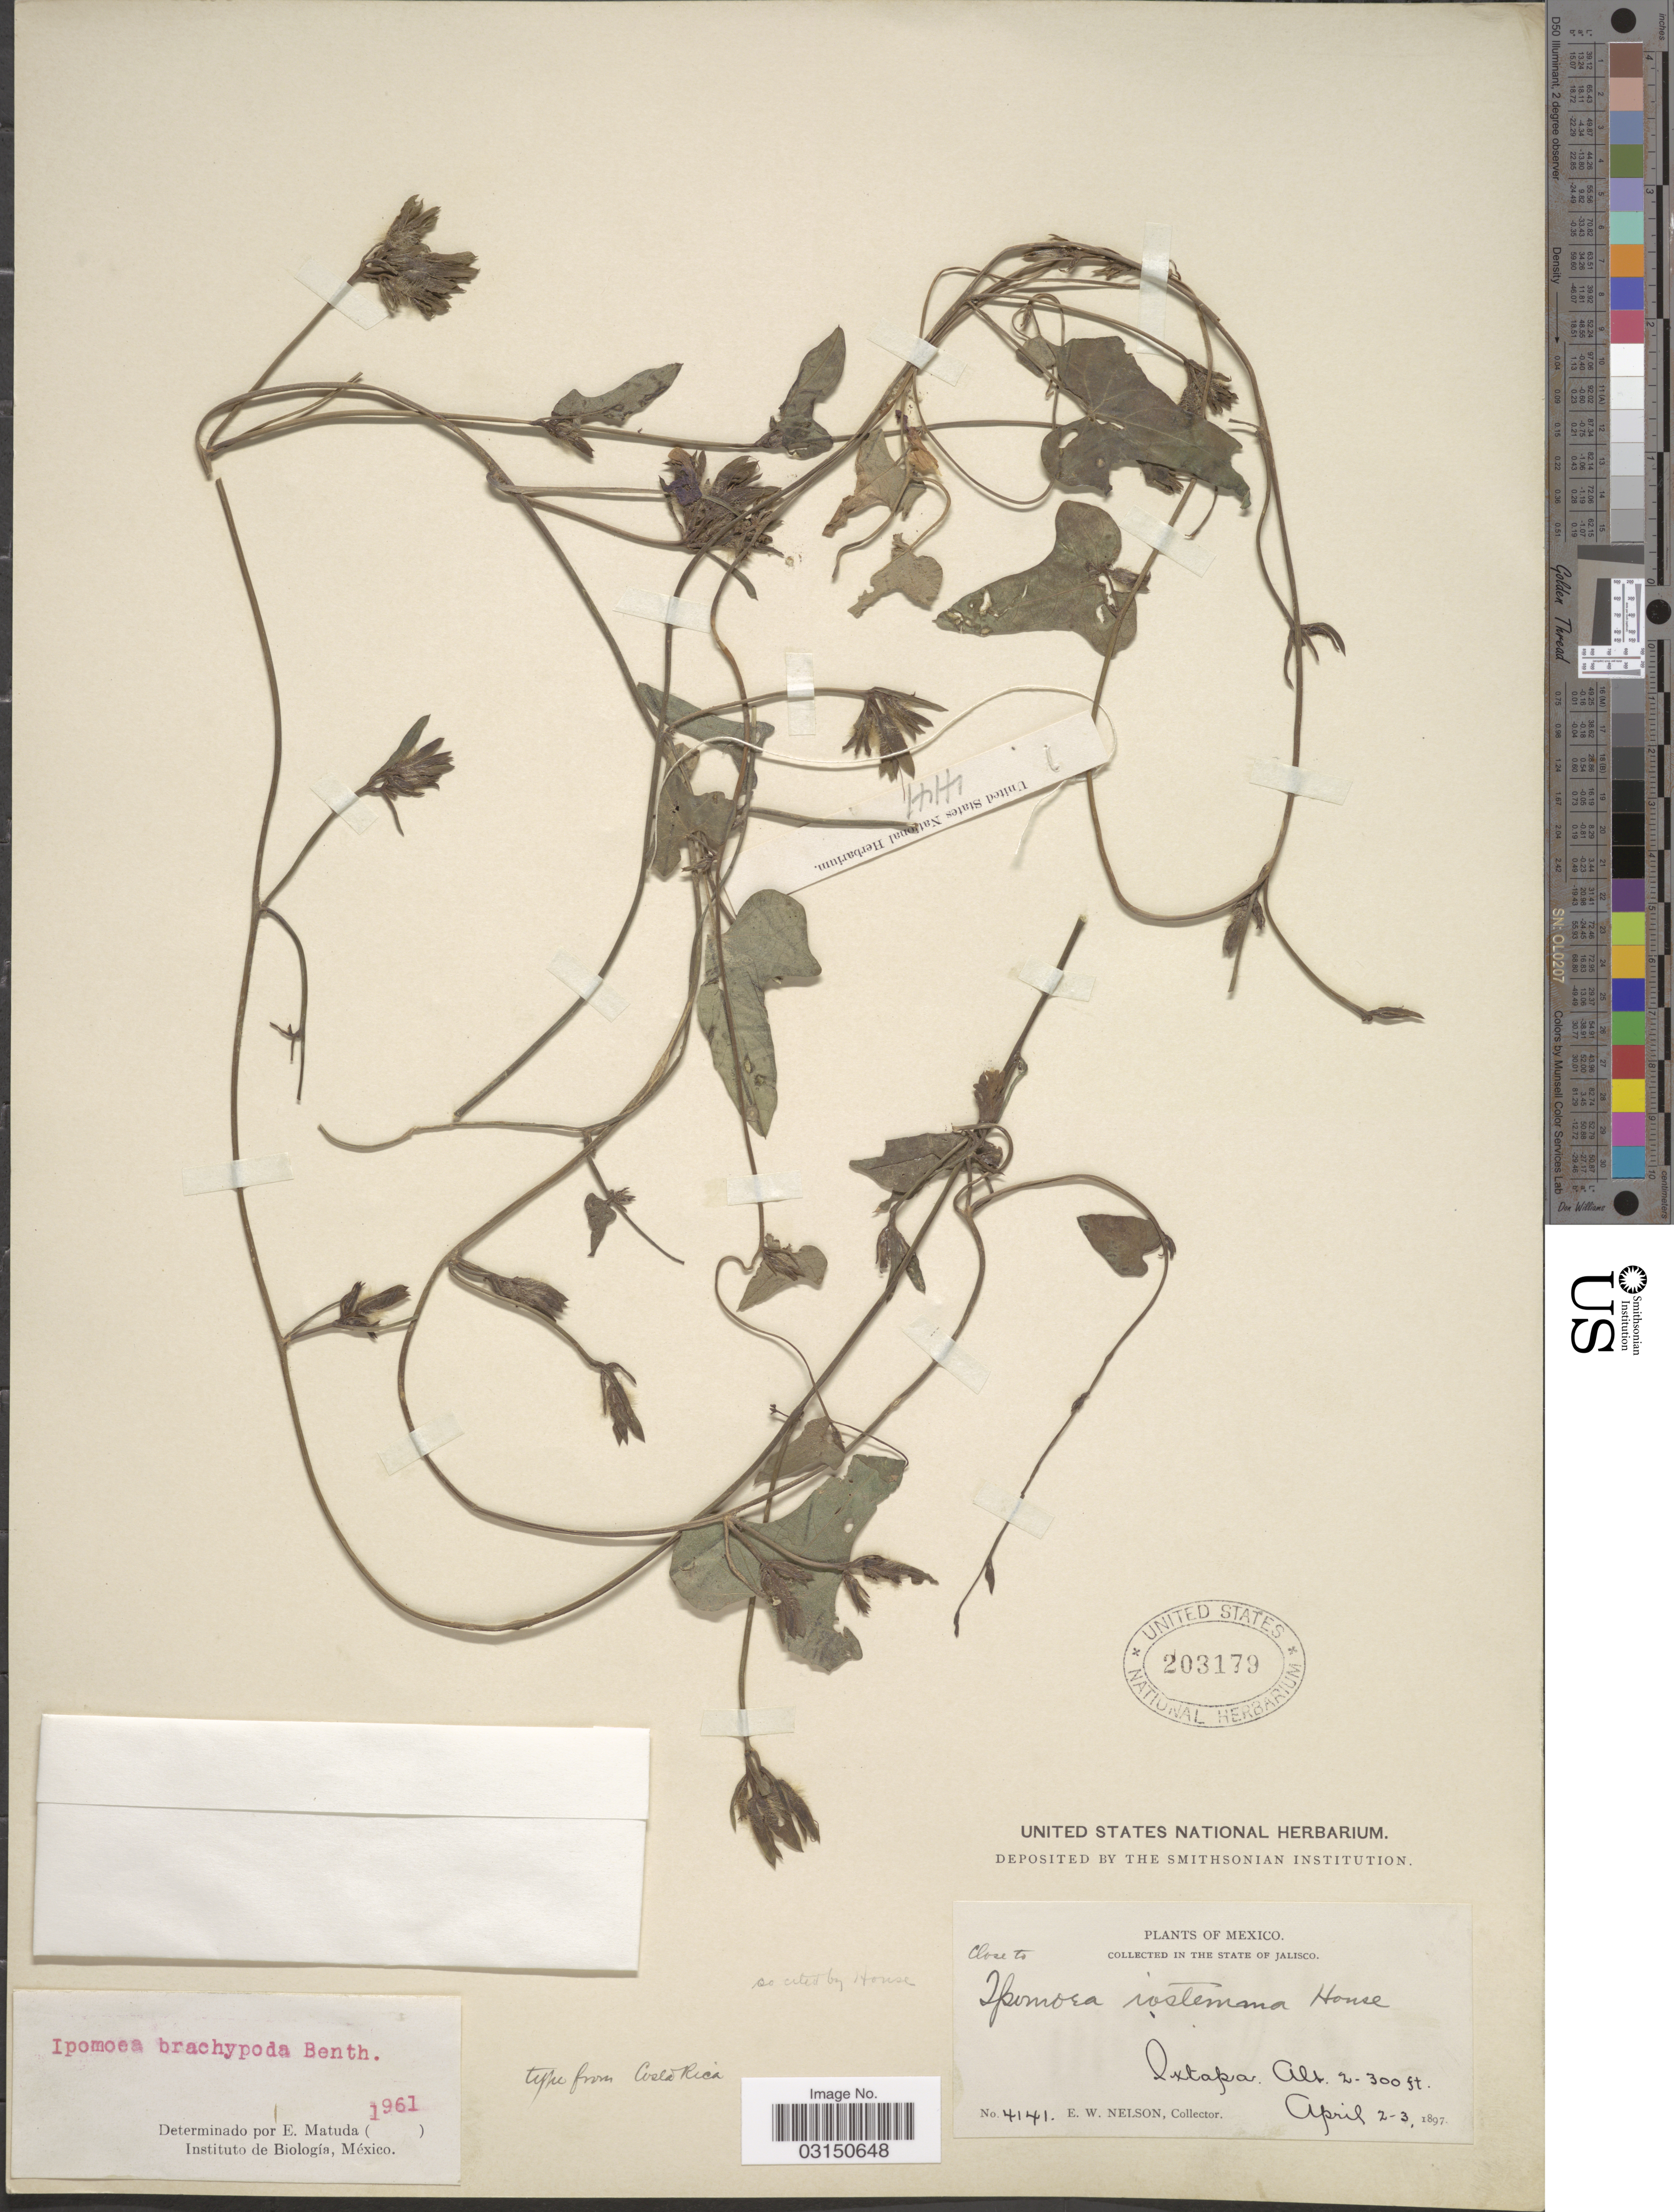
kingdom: Plantae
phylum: Tracheophyta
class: Magnoliopsida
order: Solanales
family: Convolvulaceae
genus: Ipomoea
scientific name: Ipomoea meyeri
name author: (Spreng.) G. Don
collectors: E. W. Nelson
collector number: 4141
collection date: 1897-04-02/1897-04-03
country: Mexico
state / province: Jalisco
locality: Ixtapa.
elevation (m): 61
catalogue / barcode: US 203179